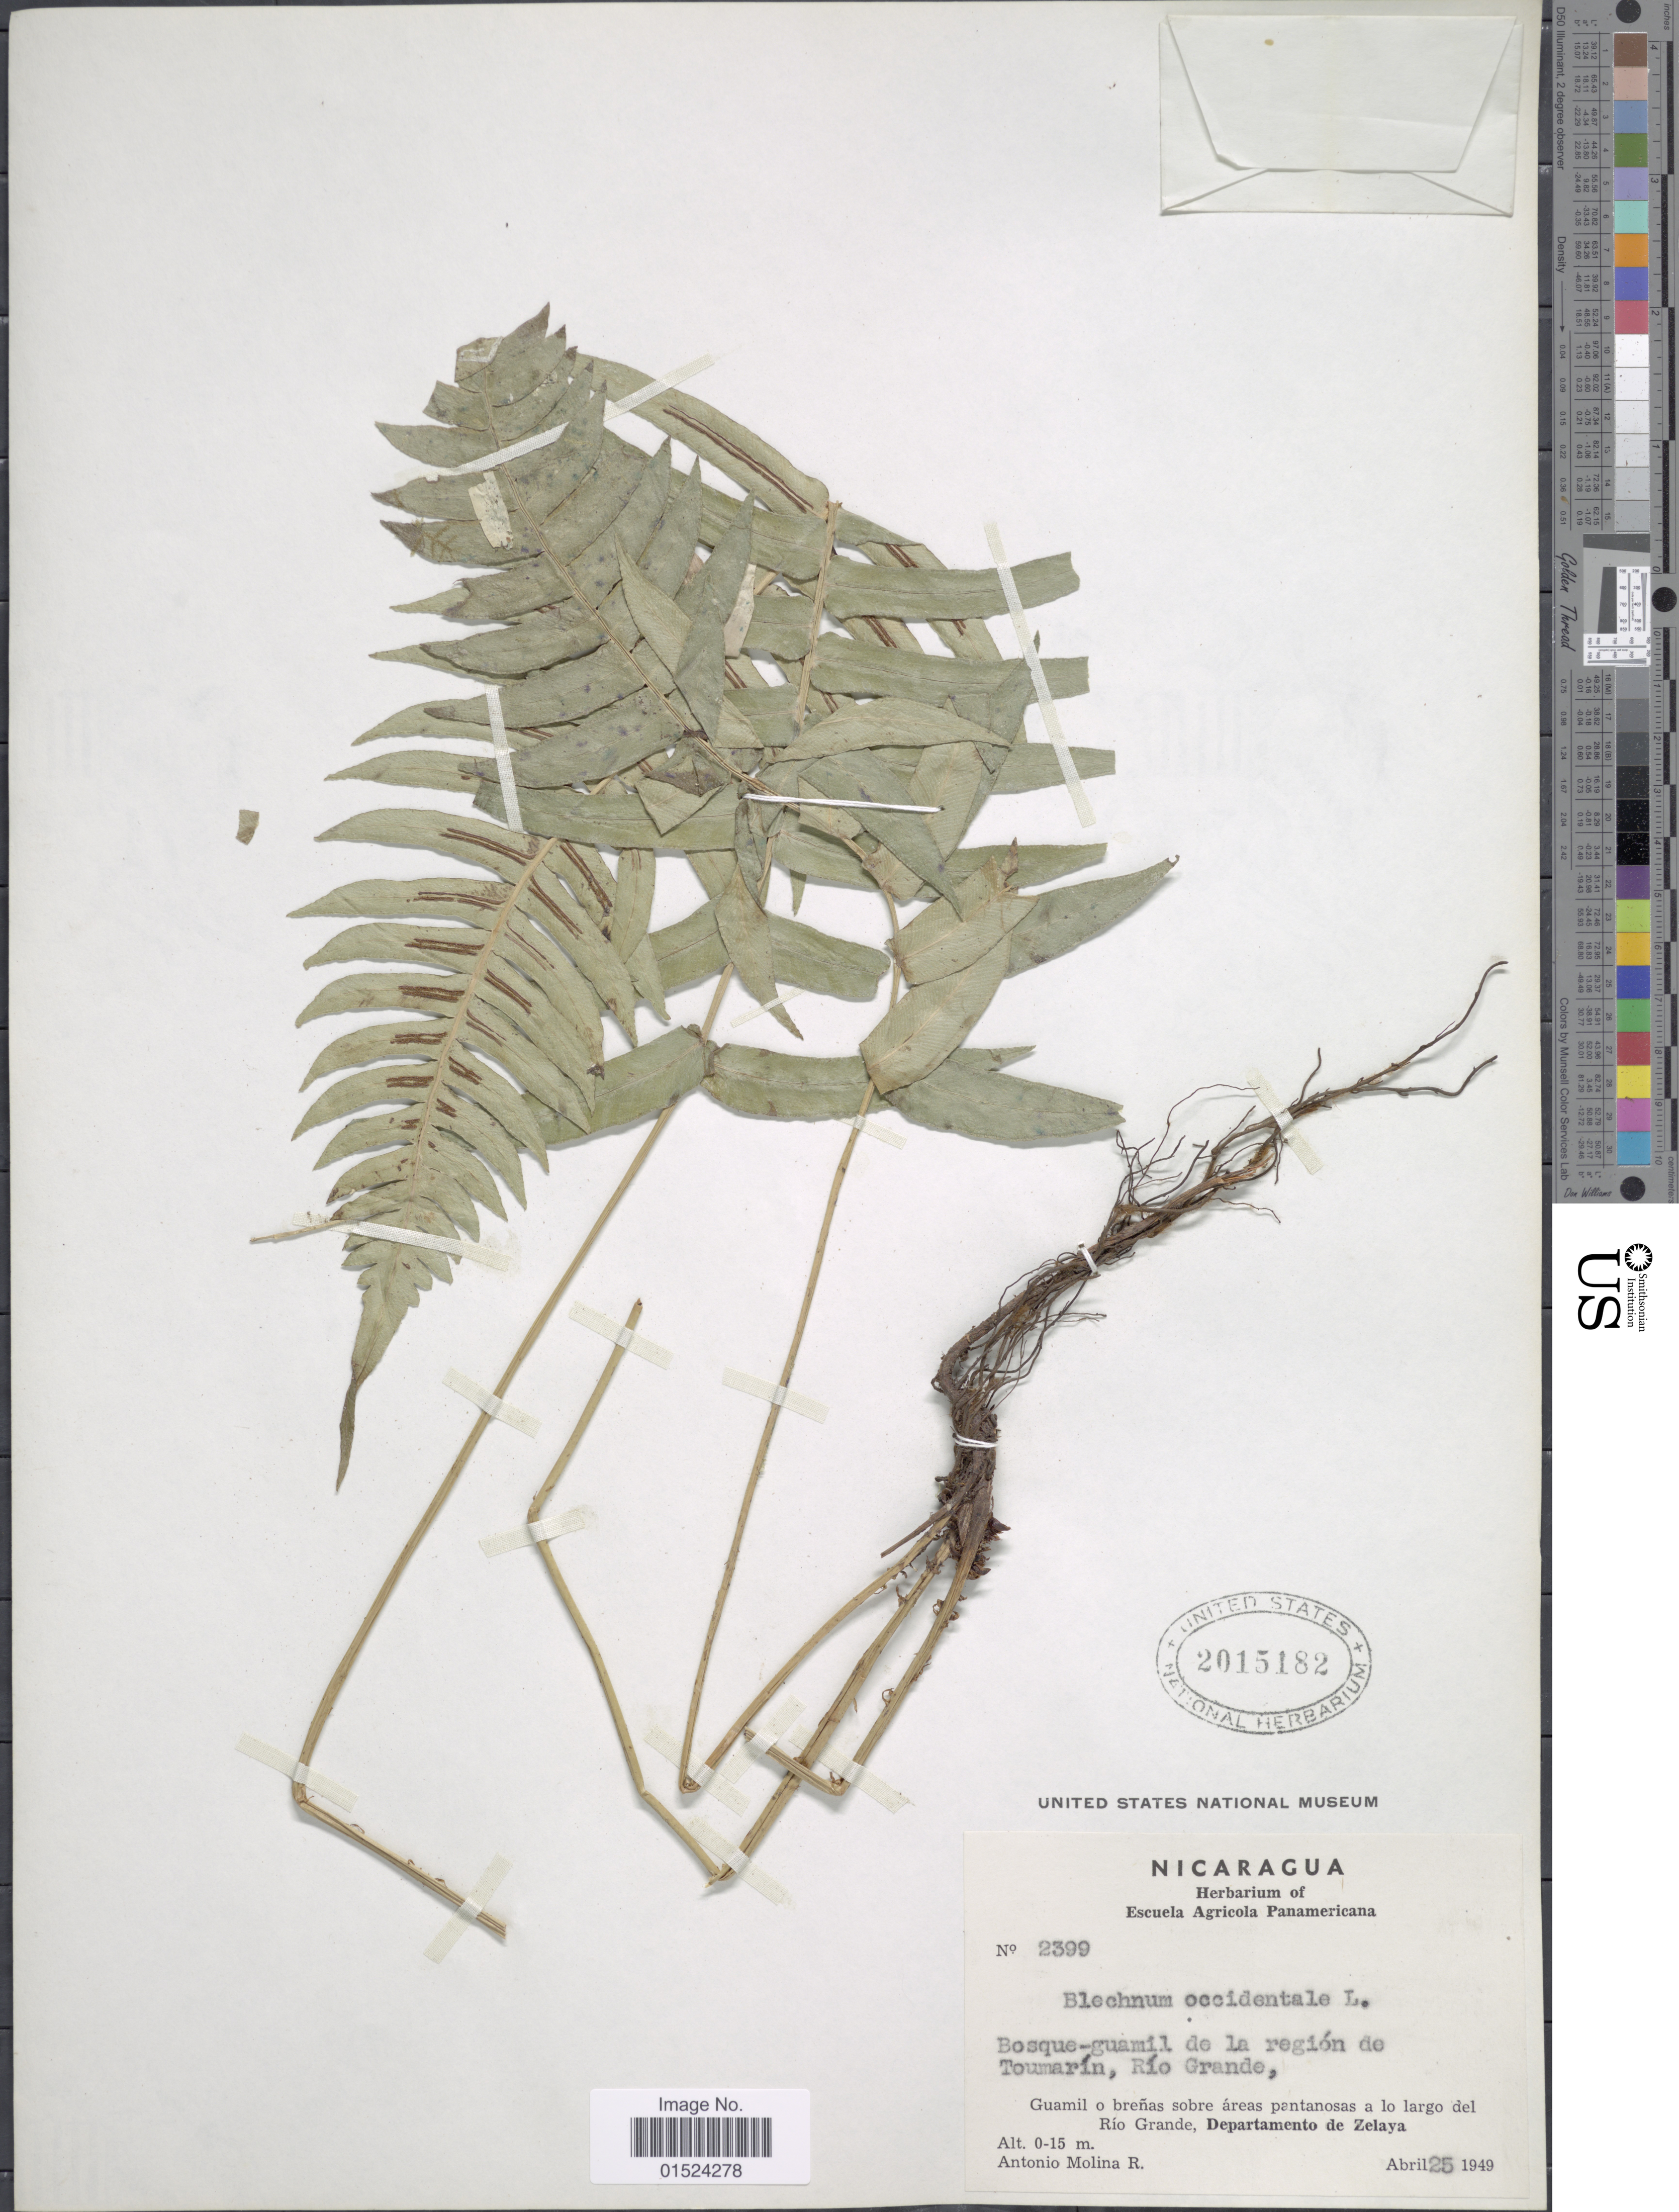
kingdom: Plantae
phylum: Tracheophyta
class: Polypodiopsida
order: Polypodiales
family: Blechnaceae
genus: Blechnum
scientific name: Blechnum occidentale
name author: L.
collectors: A. Molina R.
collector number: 2399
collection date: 1949-04-25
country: Nicaragua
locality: Bosque-guamil de la región de Toumarín, Río Grande, Guamil o breñas sobre áreas pantanosas a lo largo del Río Grande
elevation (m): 0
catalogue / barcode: US 2015182